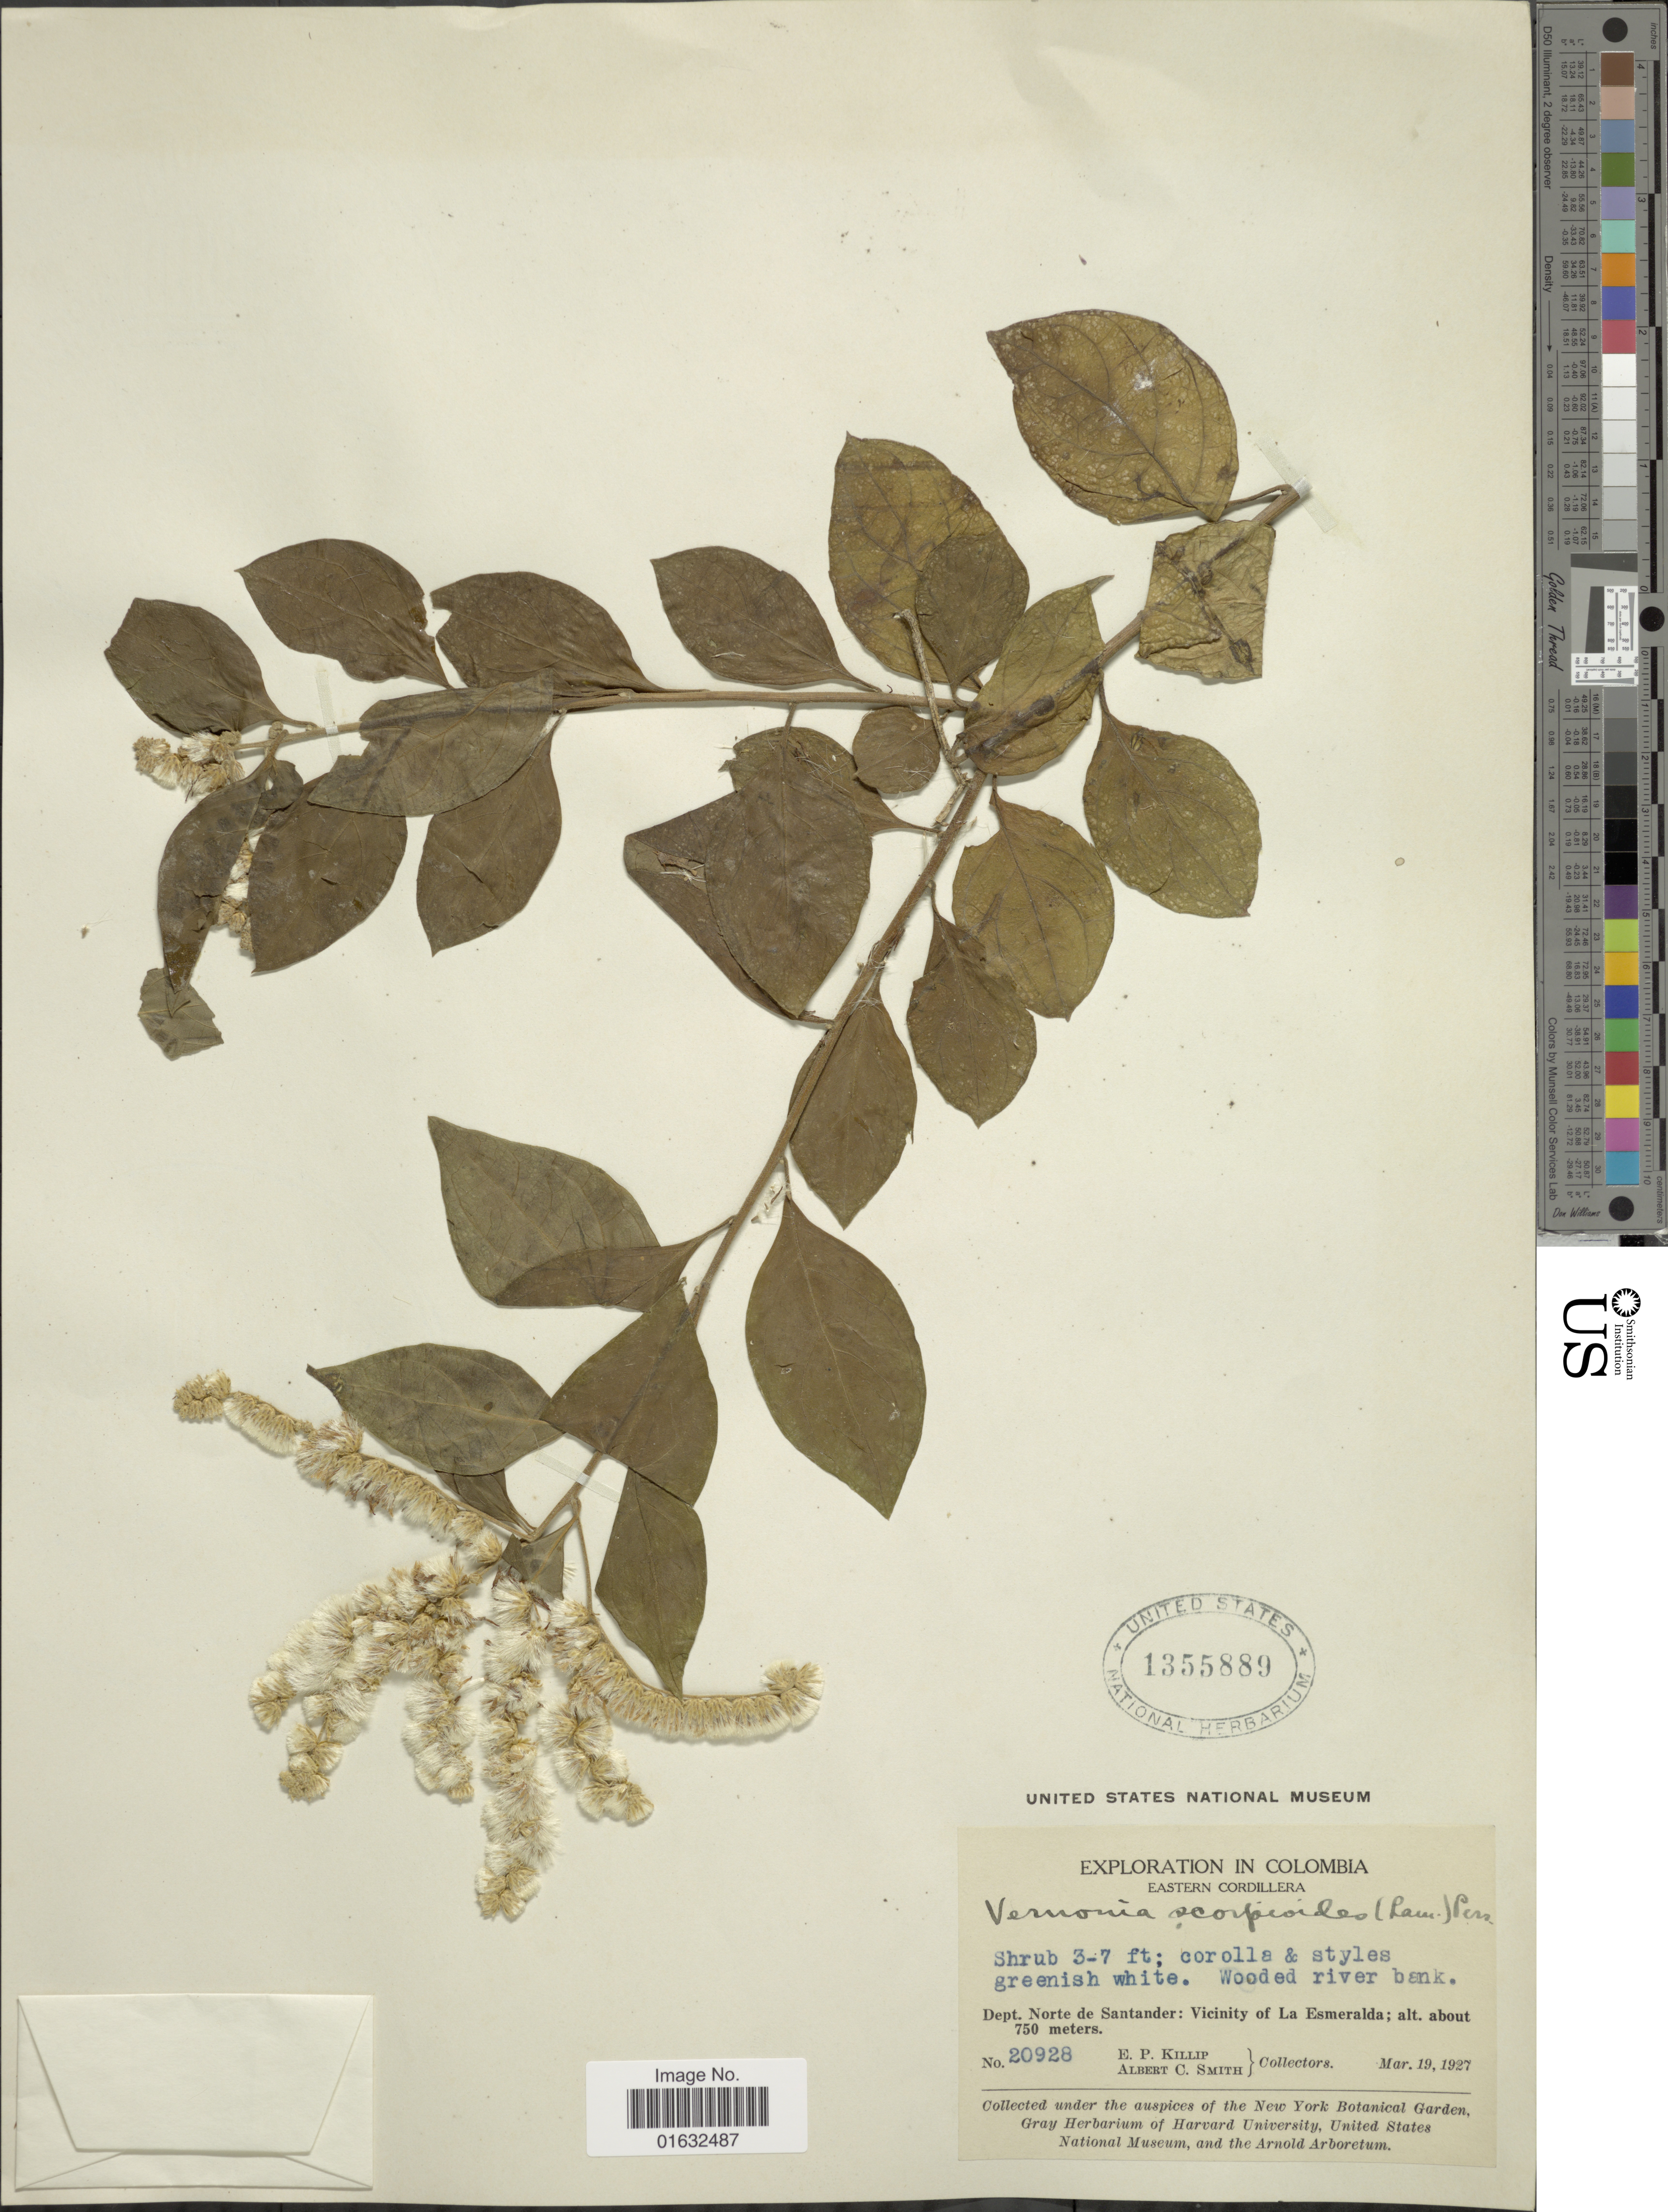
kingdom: Plantae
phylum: Tracheophyta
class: Magnoliopsida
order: Asterales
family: Asteraceae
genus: Cyrtocymura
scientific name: Cyrtocymura scorpioides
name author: (Lam.) H. Rob.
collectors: E. P. Killip & A. C. Smith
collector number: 20928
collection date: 1927-03-19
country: Colombia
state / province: Norte de Santander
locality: Eastern Cordillera, Vicinity of La Esmeralda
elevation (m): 750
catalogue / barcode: US 1355889